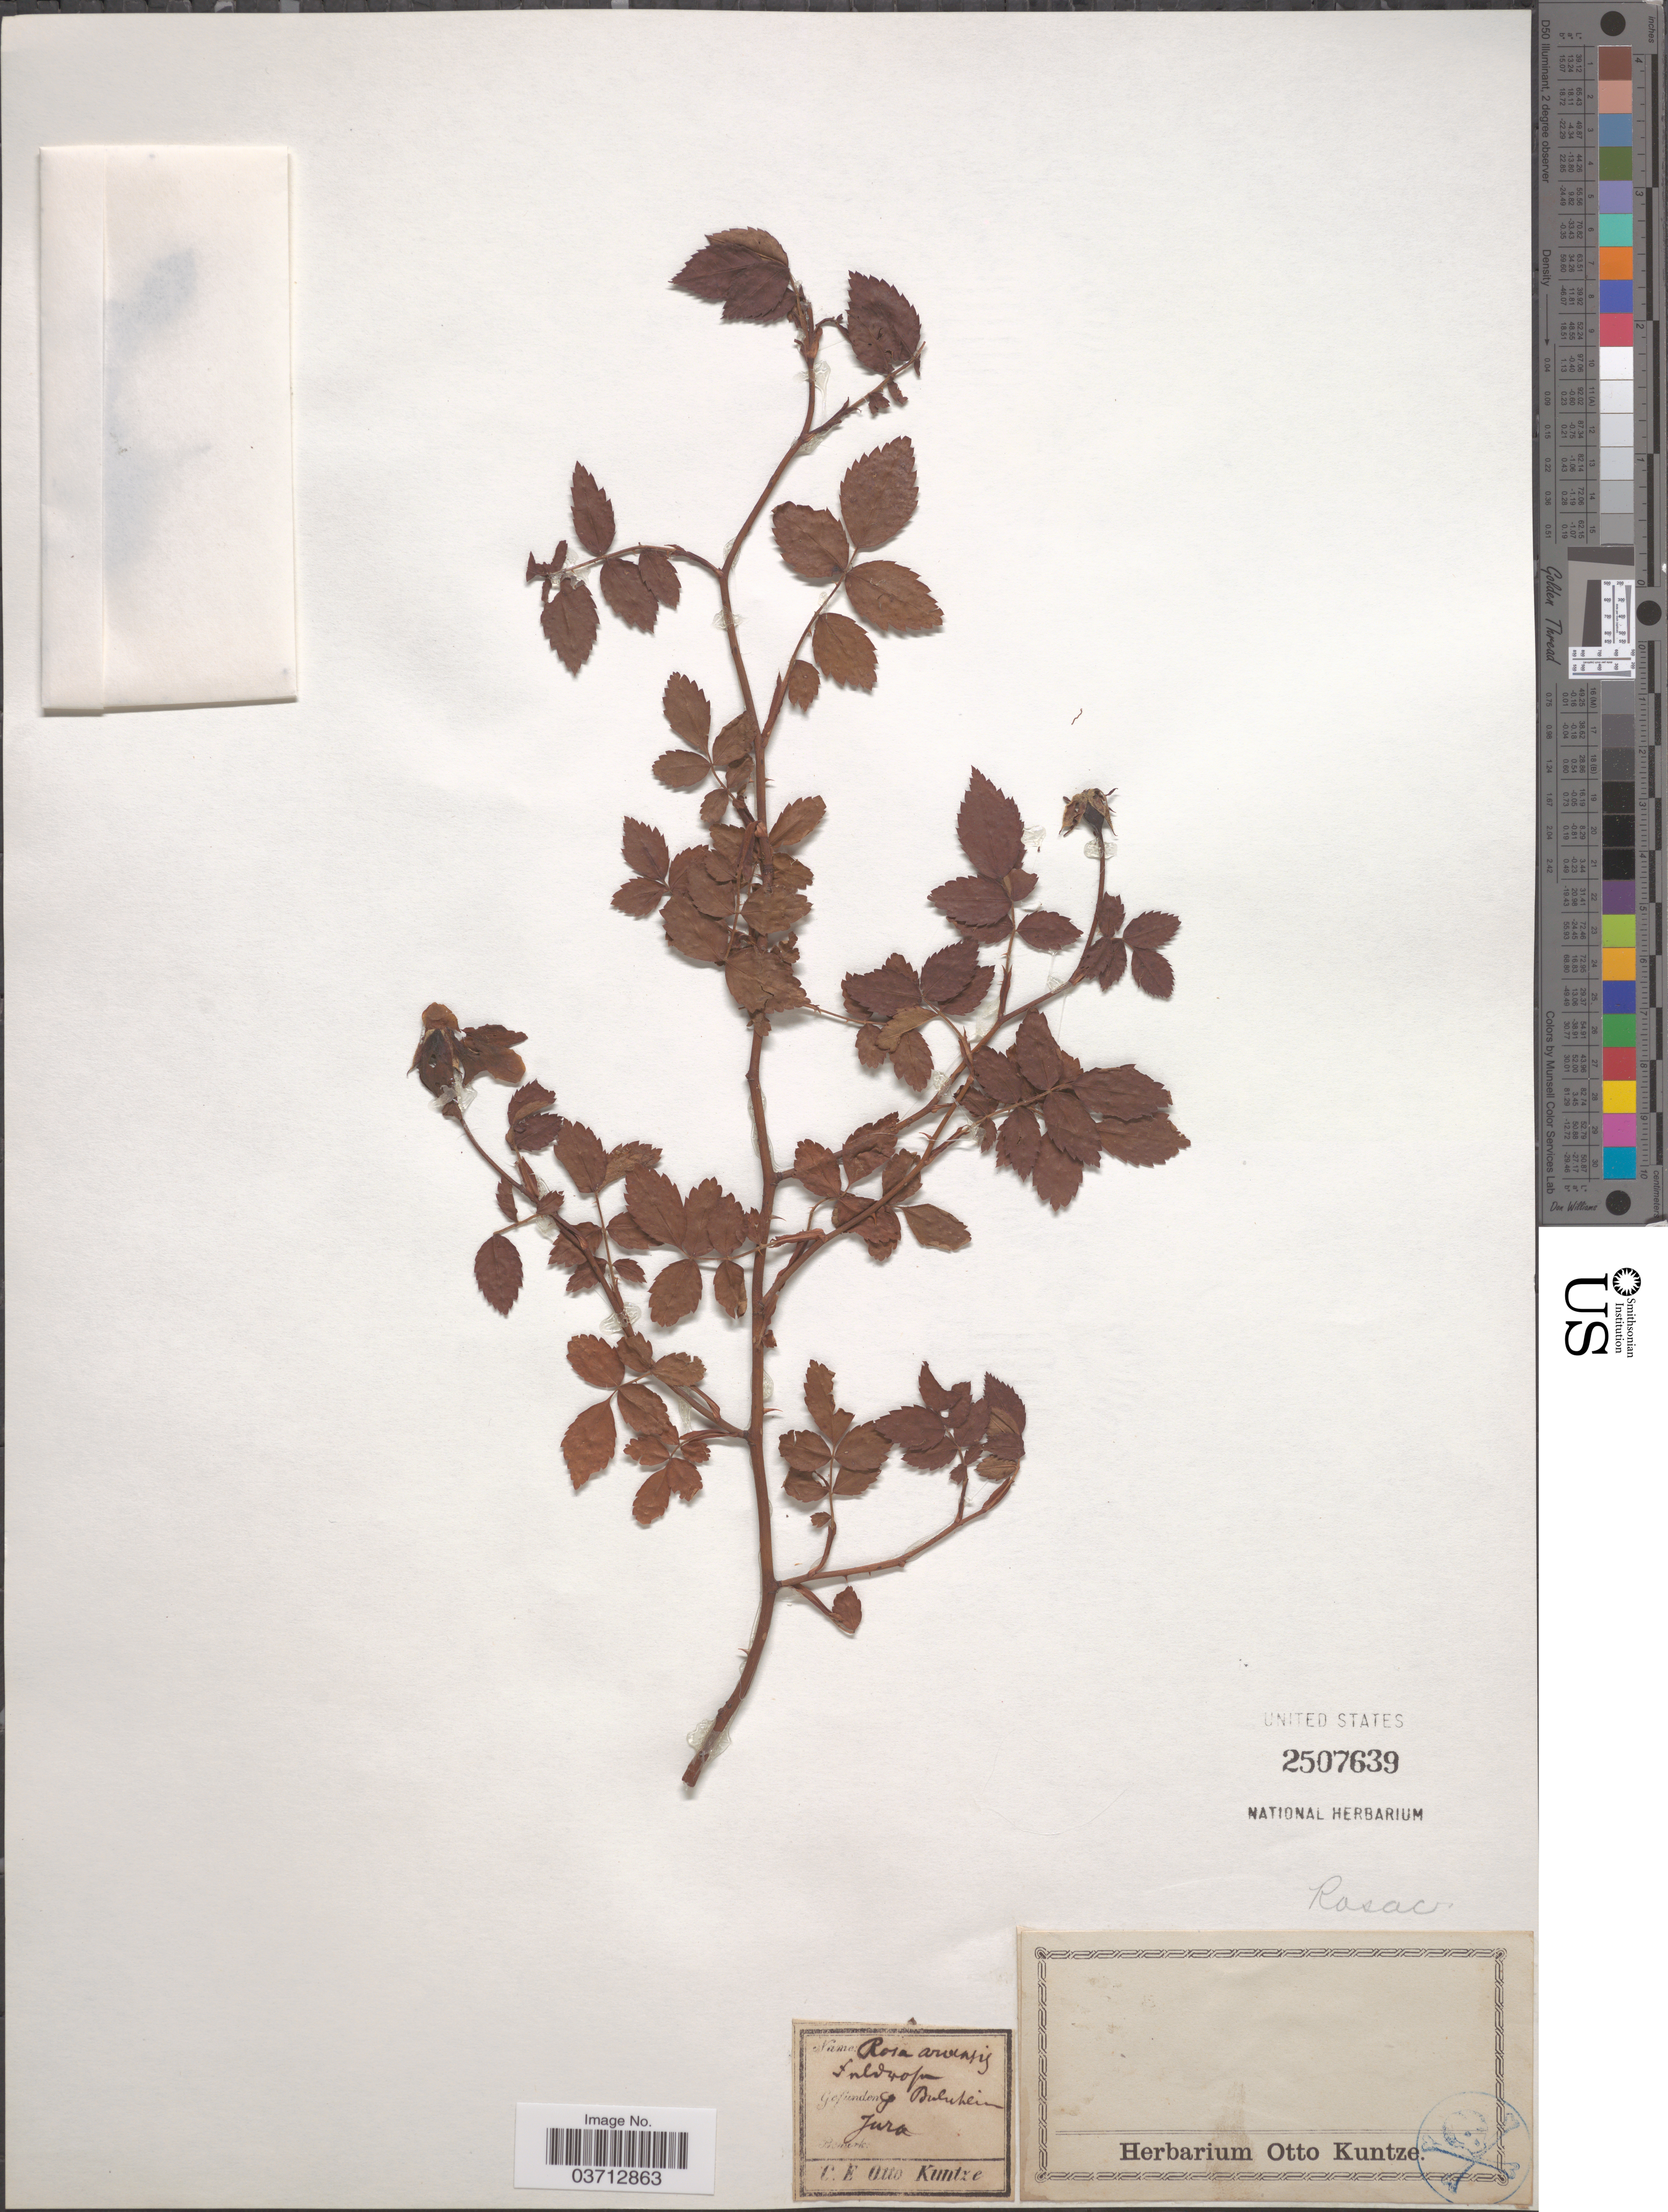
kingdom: Plantae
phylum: Tracheophyta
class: Magnoliopsida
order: Rosales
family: Rosaceae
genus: Rosa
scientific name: Rosa arvensis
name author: Huds.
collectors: C.E.O. Kuntze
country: Switzerland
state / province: Jura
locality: Buluheim. [interpreted]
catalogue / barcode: US 2507639